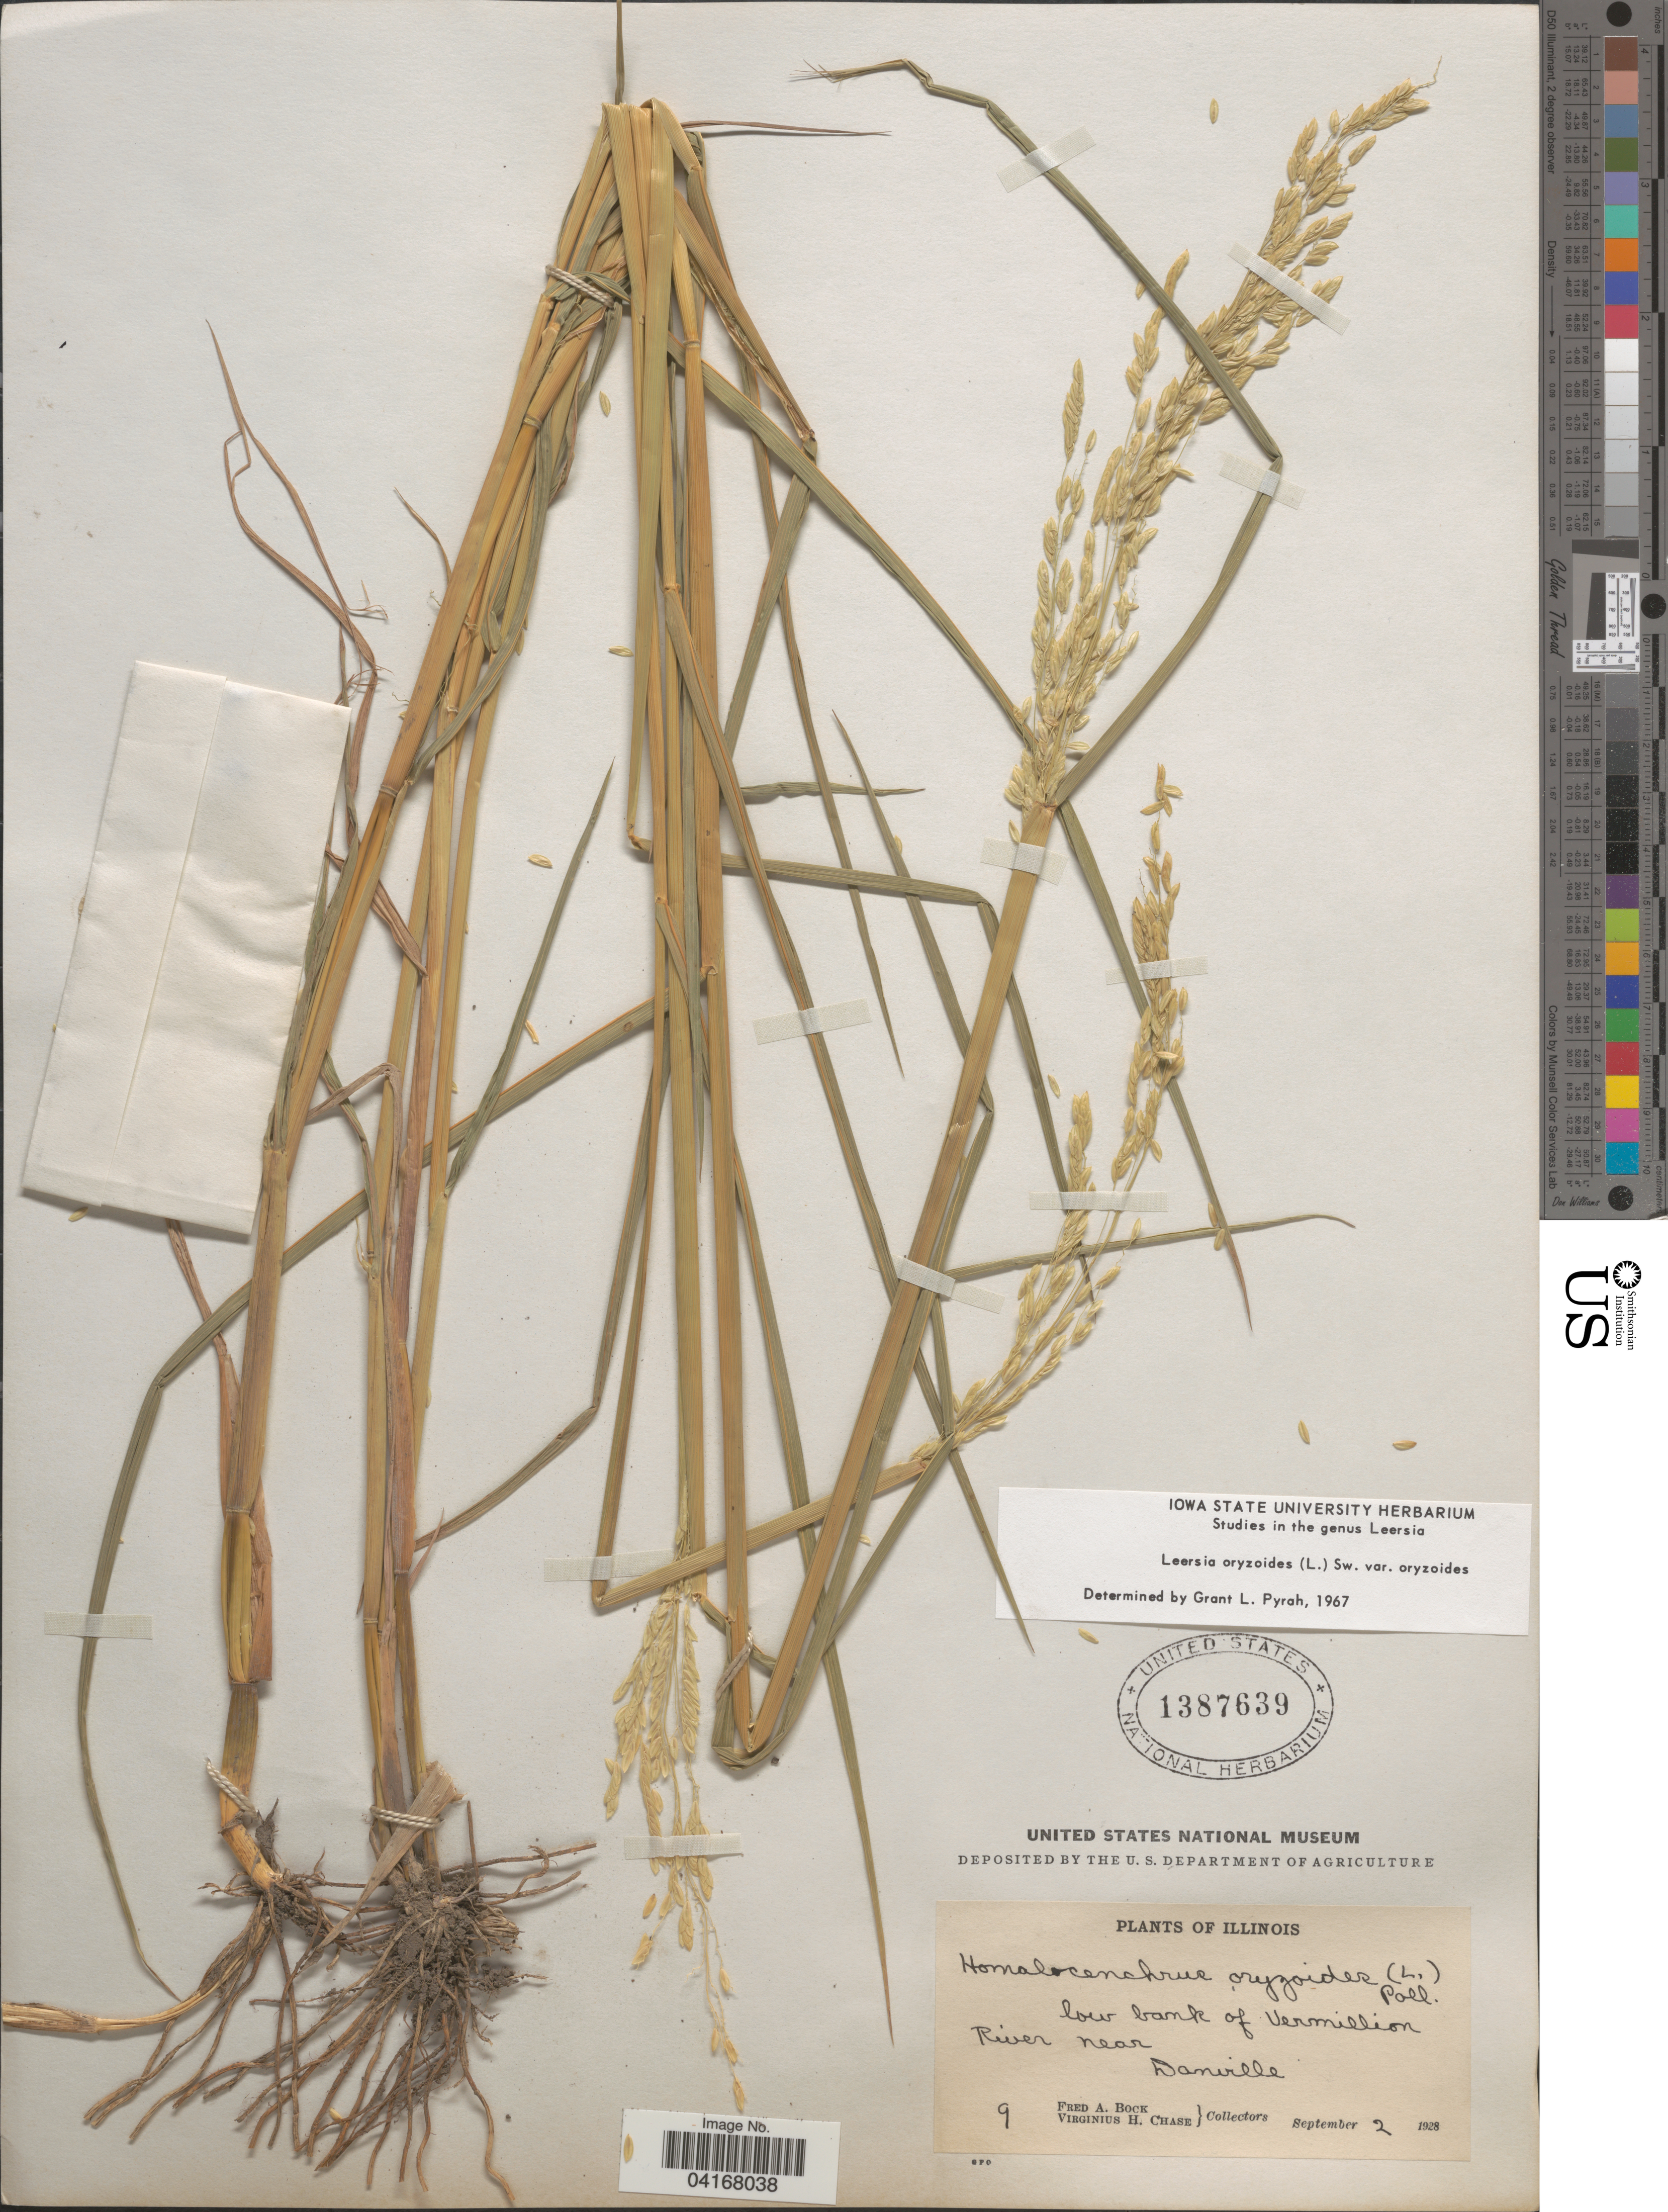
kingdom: Plantae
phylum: Tracheophyta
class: Liliopsida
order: Poales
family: Poaceae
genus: Leersia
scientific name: Leersia oryzoides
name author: (L.) Sw.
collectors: F. Bock & V. H. Chase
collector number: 9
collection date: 1928-09-02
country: United States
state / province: Illinois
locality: Low bank of Vermillion River near Danville.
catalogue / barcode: US 1387639